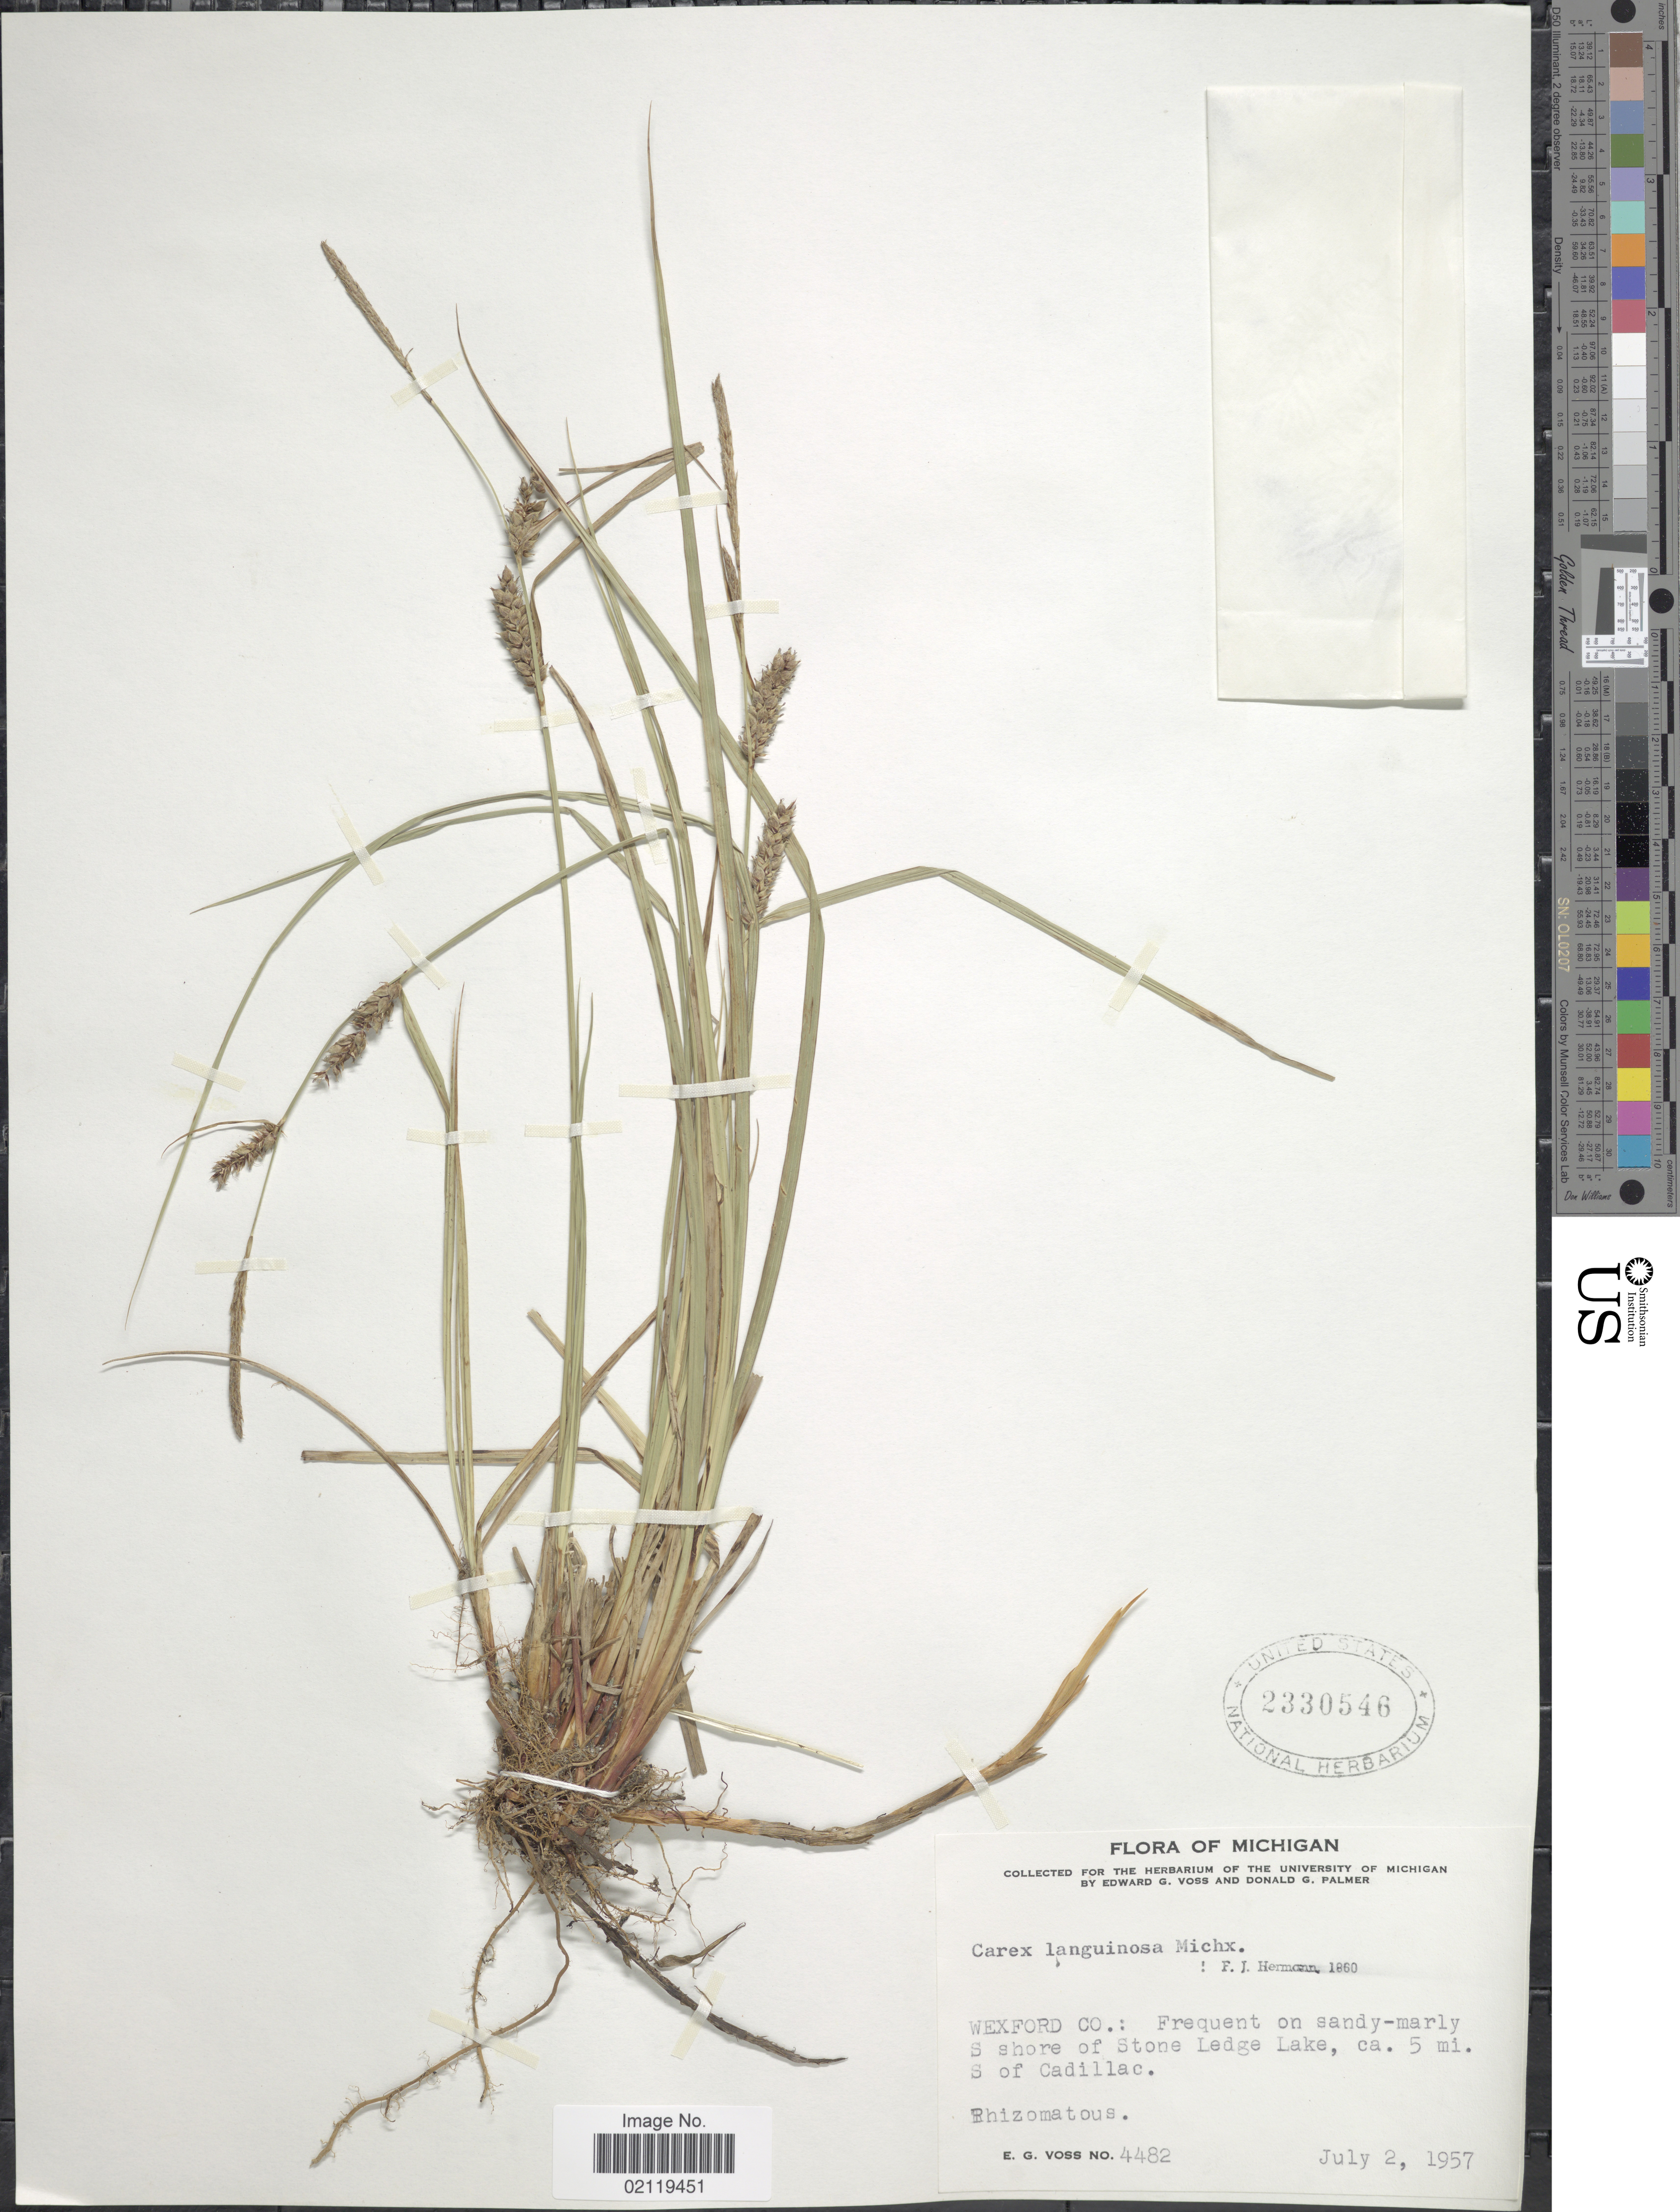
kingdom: Plantae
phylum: Tracheophyta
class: Liliopsida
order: Poales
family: Cyperaceae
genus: Carex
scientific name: Carex pellita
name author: Muhl. ex Willd.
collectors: E. G. Voss & D. Palmer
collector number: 4482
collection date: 1957-07-02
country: United States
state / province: Michigan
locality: Wexford Co.: on sandy-marly S shore of Stone Ledge Lake, ca. 5 mi. S of Cadillac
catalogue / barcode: US 2330546